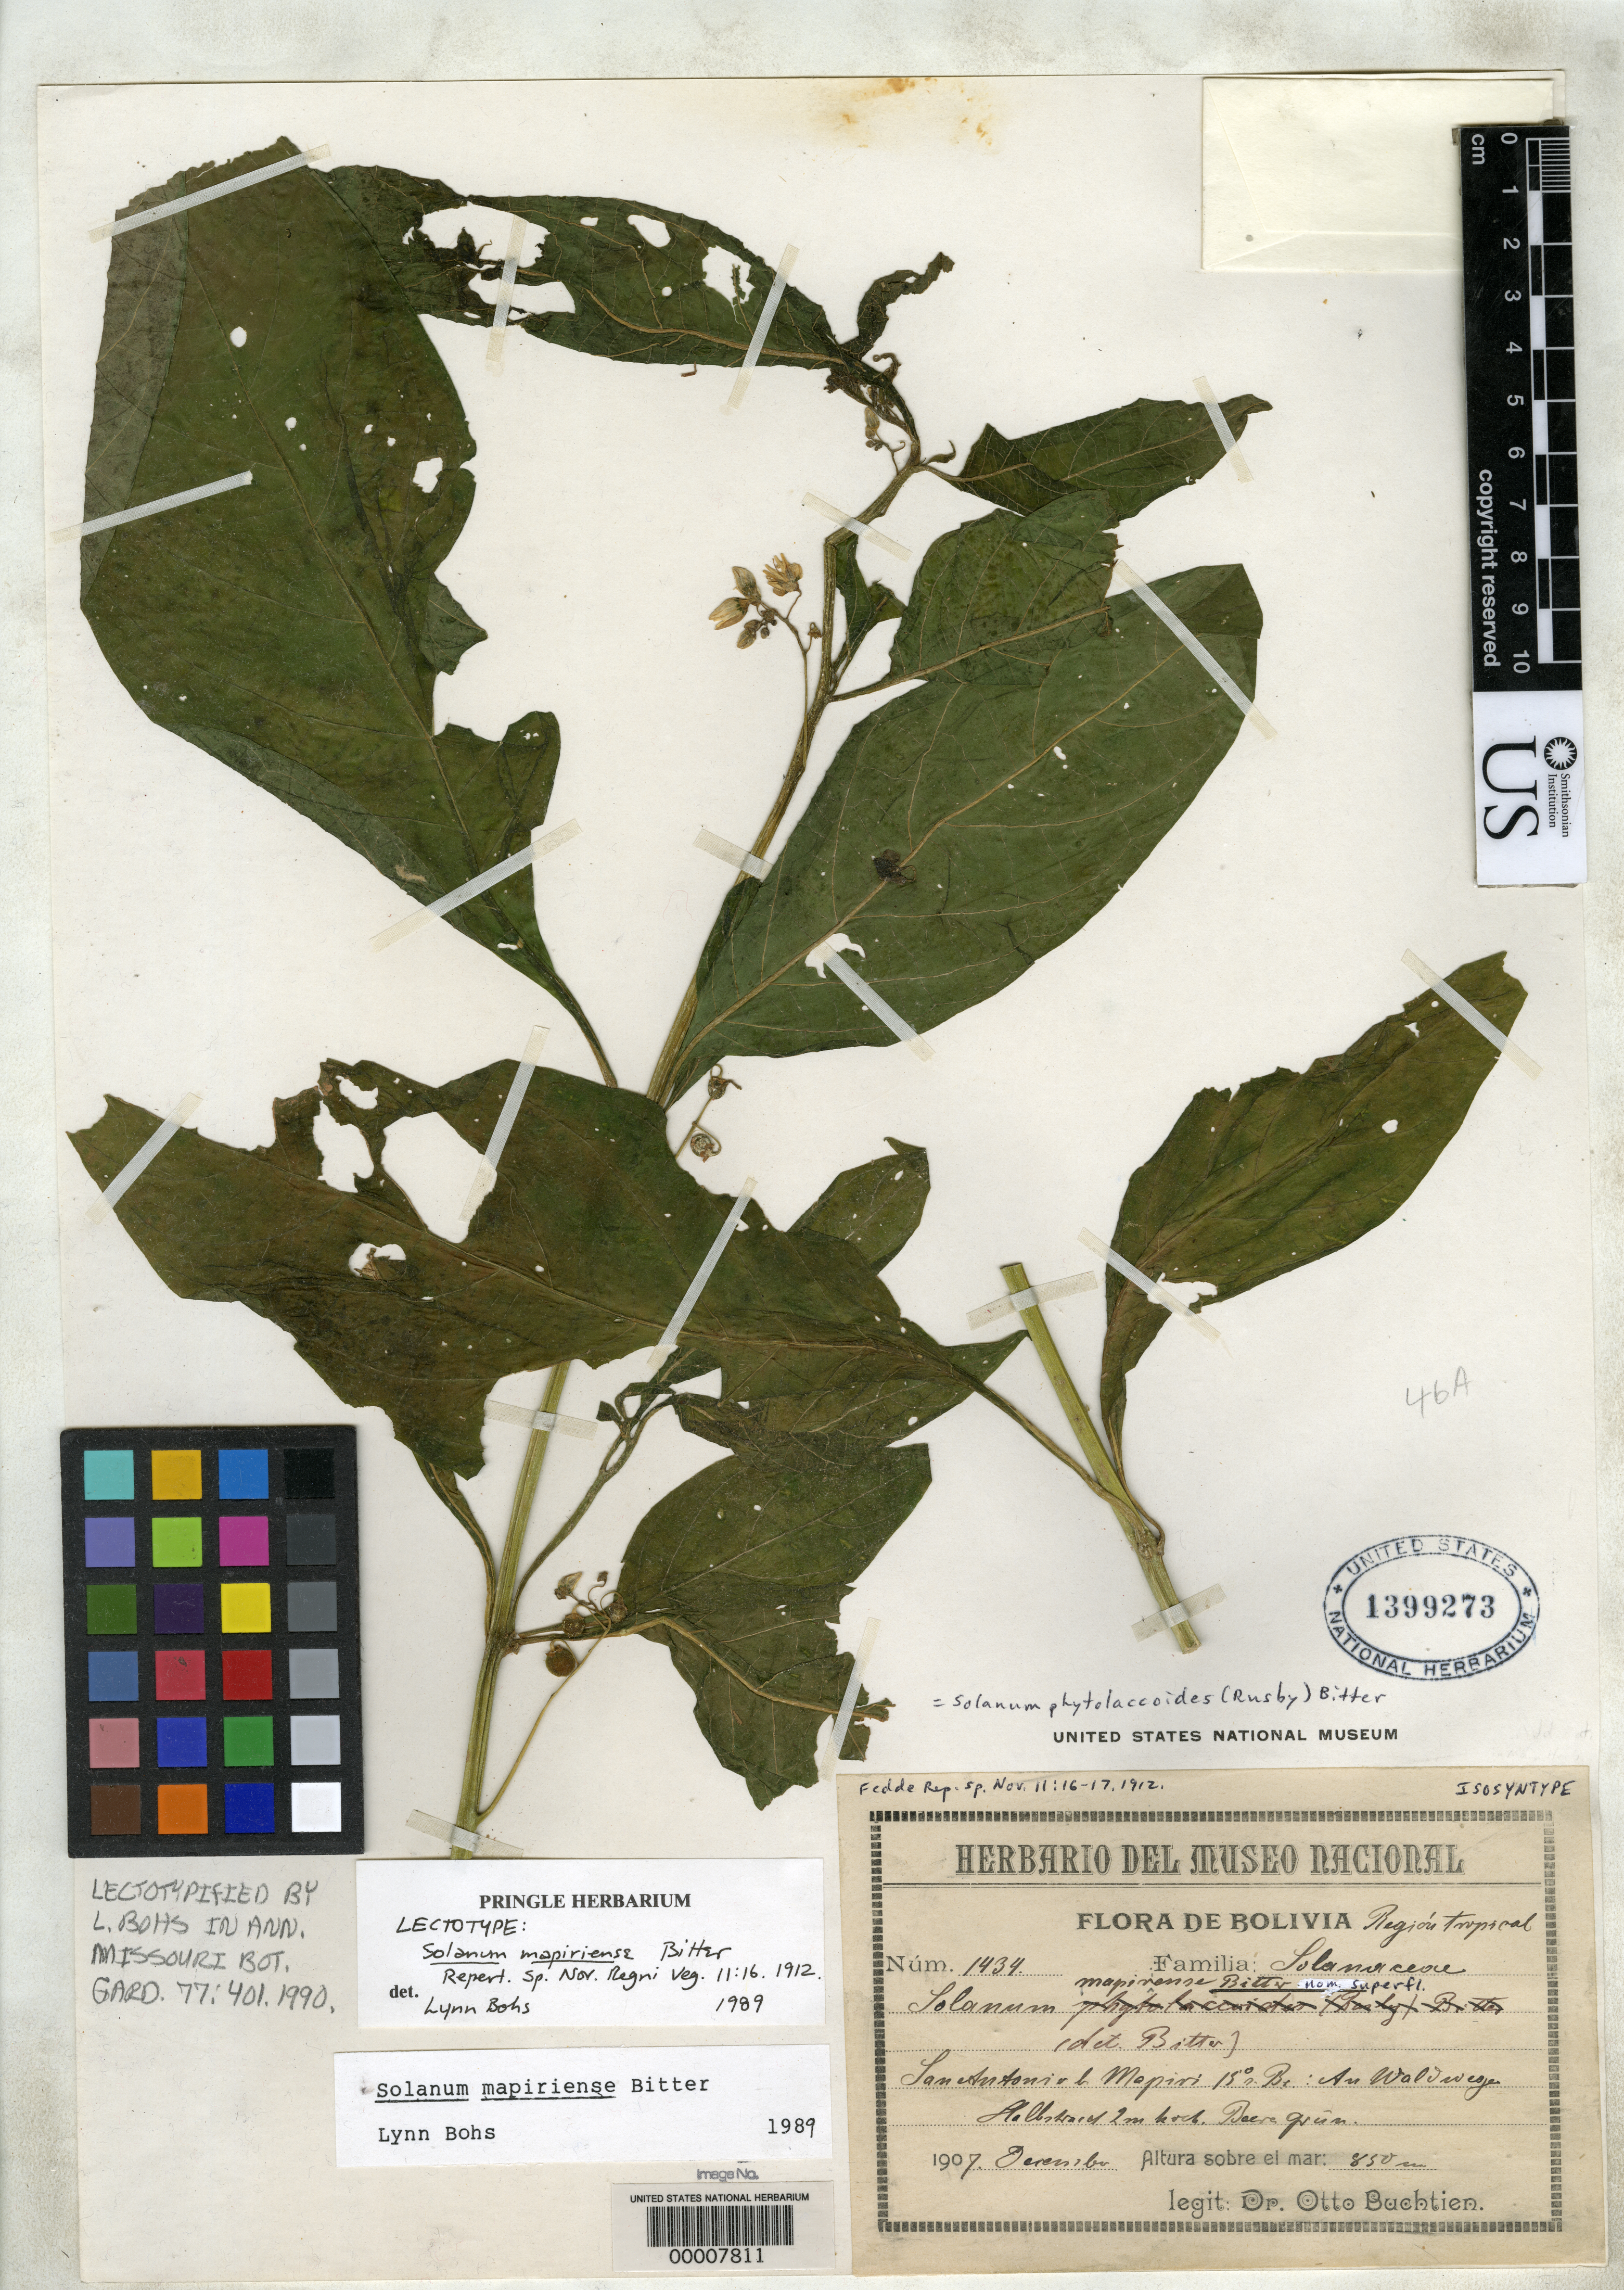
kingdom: Plantae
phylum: Tracheophyta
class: Magnoliopsida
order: Solanales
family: Solanaceae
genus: Solanum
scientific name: Solanum mapiriense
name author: Bitter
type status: Lectotype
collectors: O. Buchtien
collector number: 1434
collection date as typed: Dec 1907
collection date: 1907-12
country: Bolivia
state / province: La Paz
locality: San Antonia b. Mapiri.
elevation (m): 850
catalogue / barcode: US 1399273